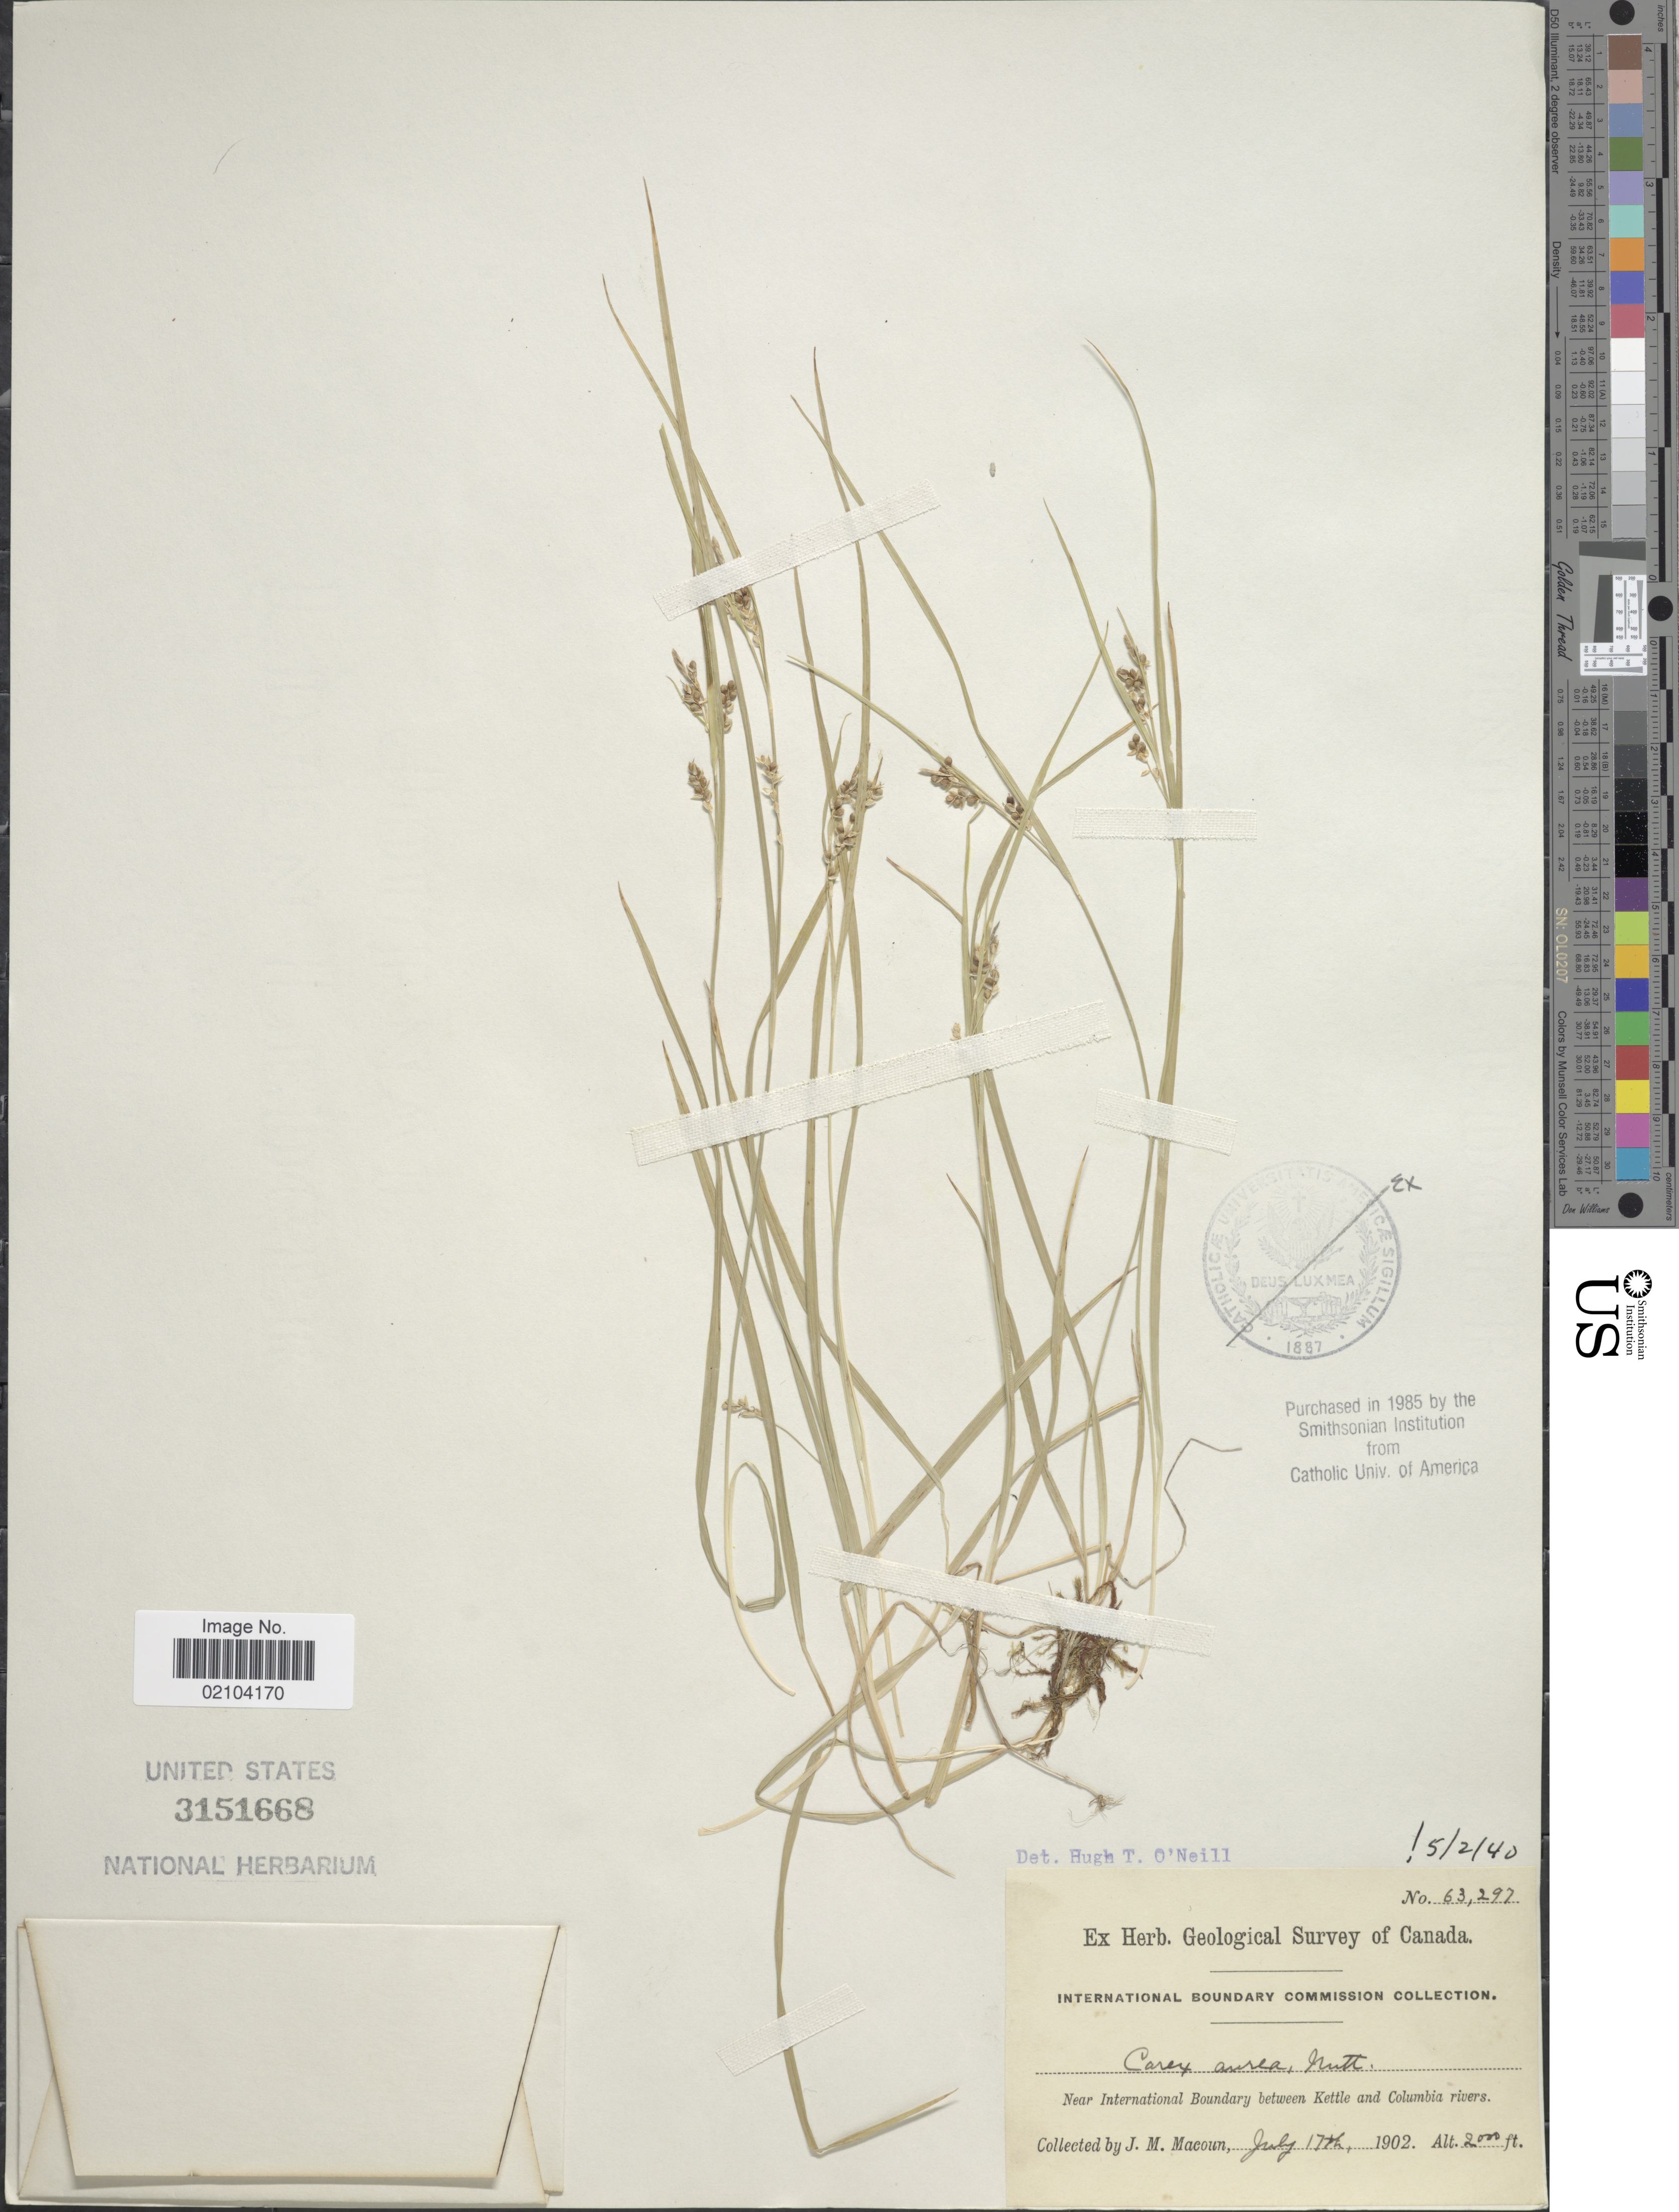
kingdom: Plantae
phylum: Tracheophyta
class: Liliopsida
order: Poales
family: Cyperaceae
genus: Carex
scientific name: Carex aurea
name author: Nutt.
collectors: J. M. Macoun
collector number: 63297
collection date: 1902-07-17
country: Canada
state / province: British Columbia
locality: Near International Boundary between Kettle and Columbia rivers.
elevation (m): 610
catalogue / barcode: US 3151668